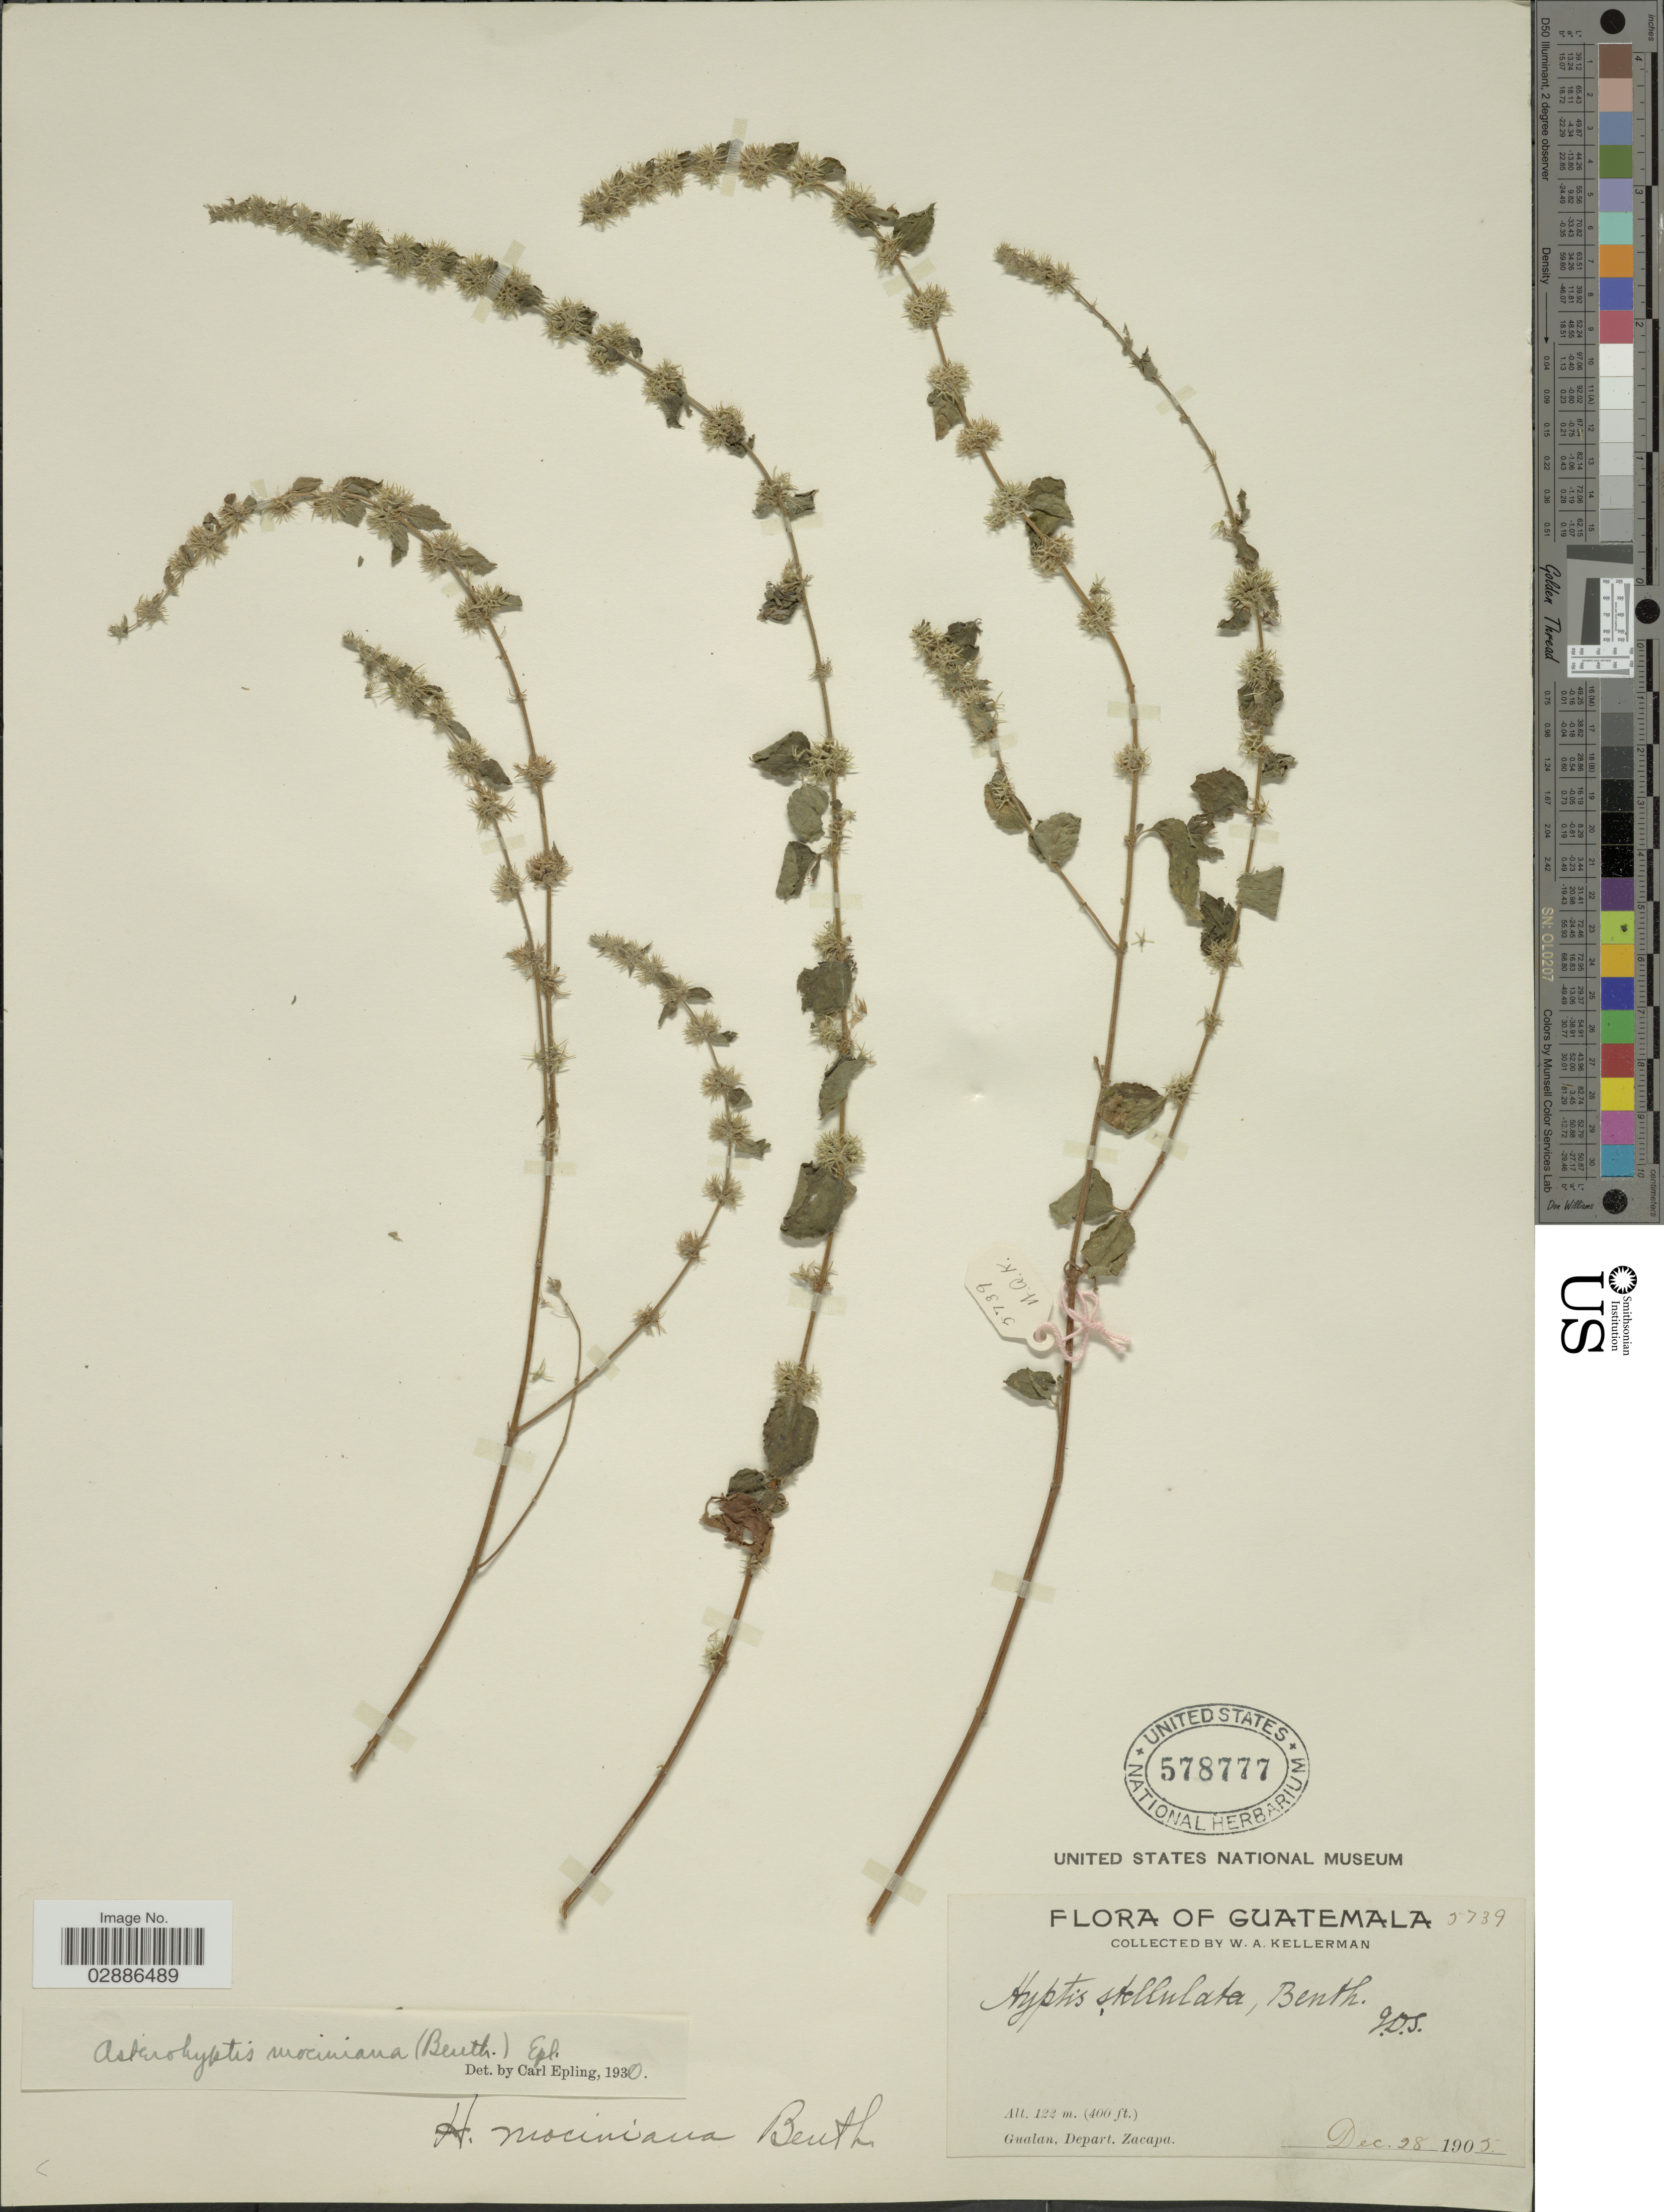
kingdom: Plantae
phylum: Tracheophyta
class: Magnoliopsida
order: Lamiales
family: Lamiaceae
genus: Asterohyptis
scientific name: Asterohyptis mociniana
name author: (Benth.) Epling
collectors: W. Kellerman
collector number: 5739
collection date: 1905-12-28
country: Guatemala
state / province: Zacapa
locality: Gualan, Zacapa.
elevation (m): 122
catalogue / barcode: US 578777